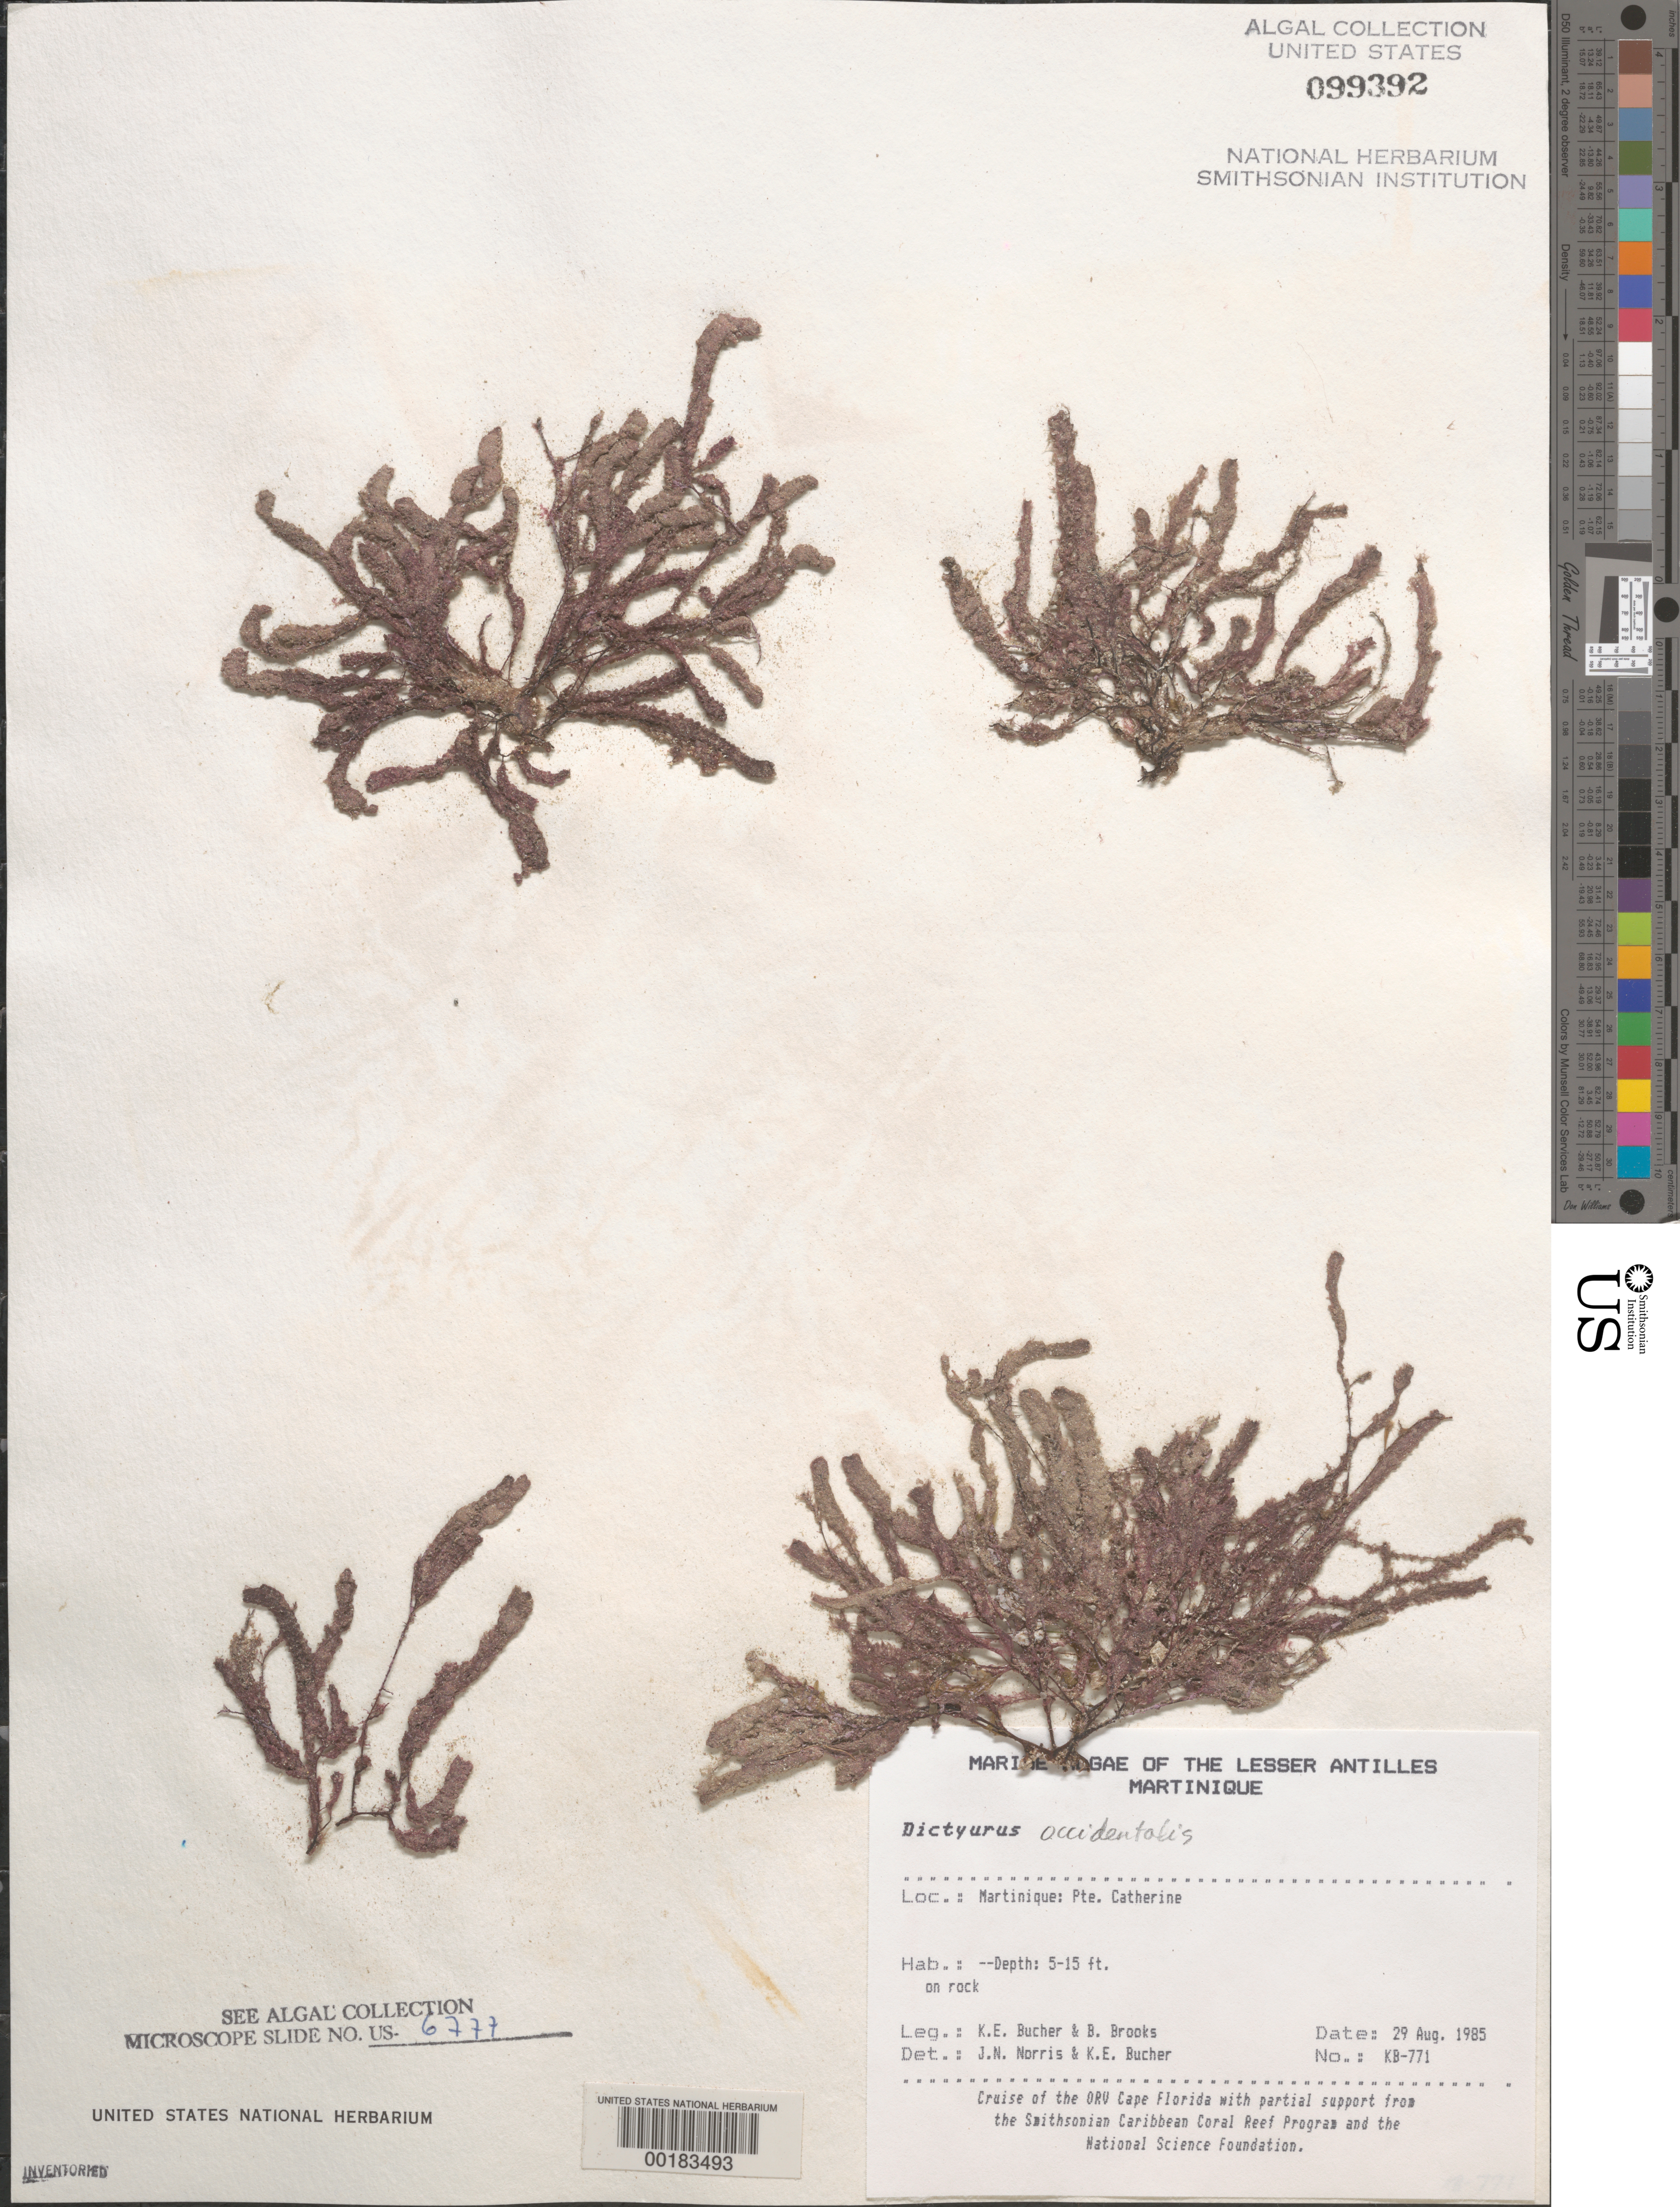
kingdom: Plantae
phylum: Rhodophyta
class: Florideophyceae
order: Ceramiales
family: Dasyaceae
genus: Dictyurus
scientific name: Dictyurus occidentalis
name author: J. Agardh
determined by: Norris, J. N.; Bucher, K. E.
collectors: K. E. Bucher & B. Brooks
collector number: Kb-771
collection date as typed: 29 Aug 1985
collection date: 1985-08-29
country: Martinique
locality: Pointe Catherine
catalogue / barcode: US 99392